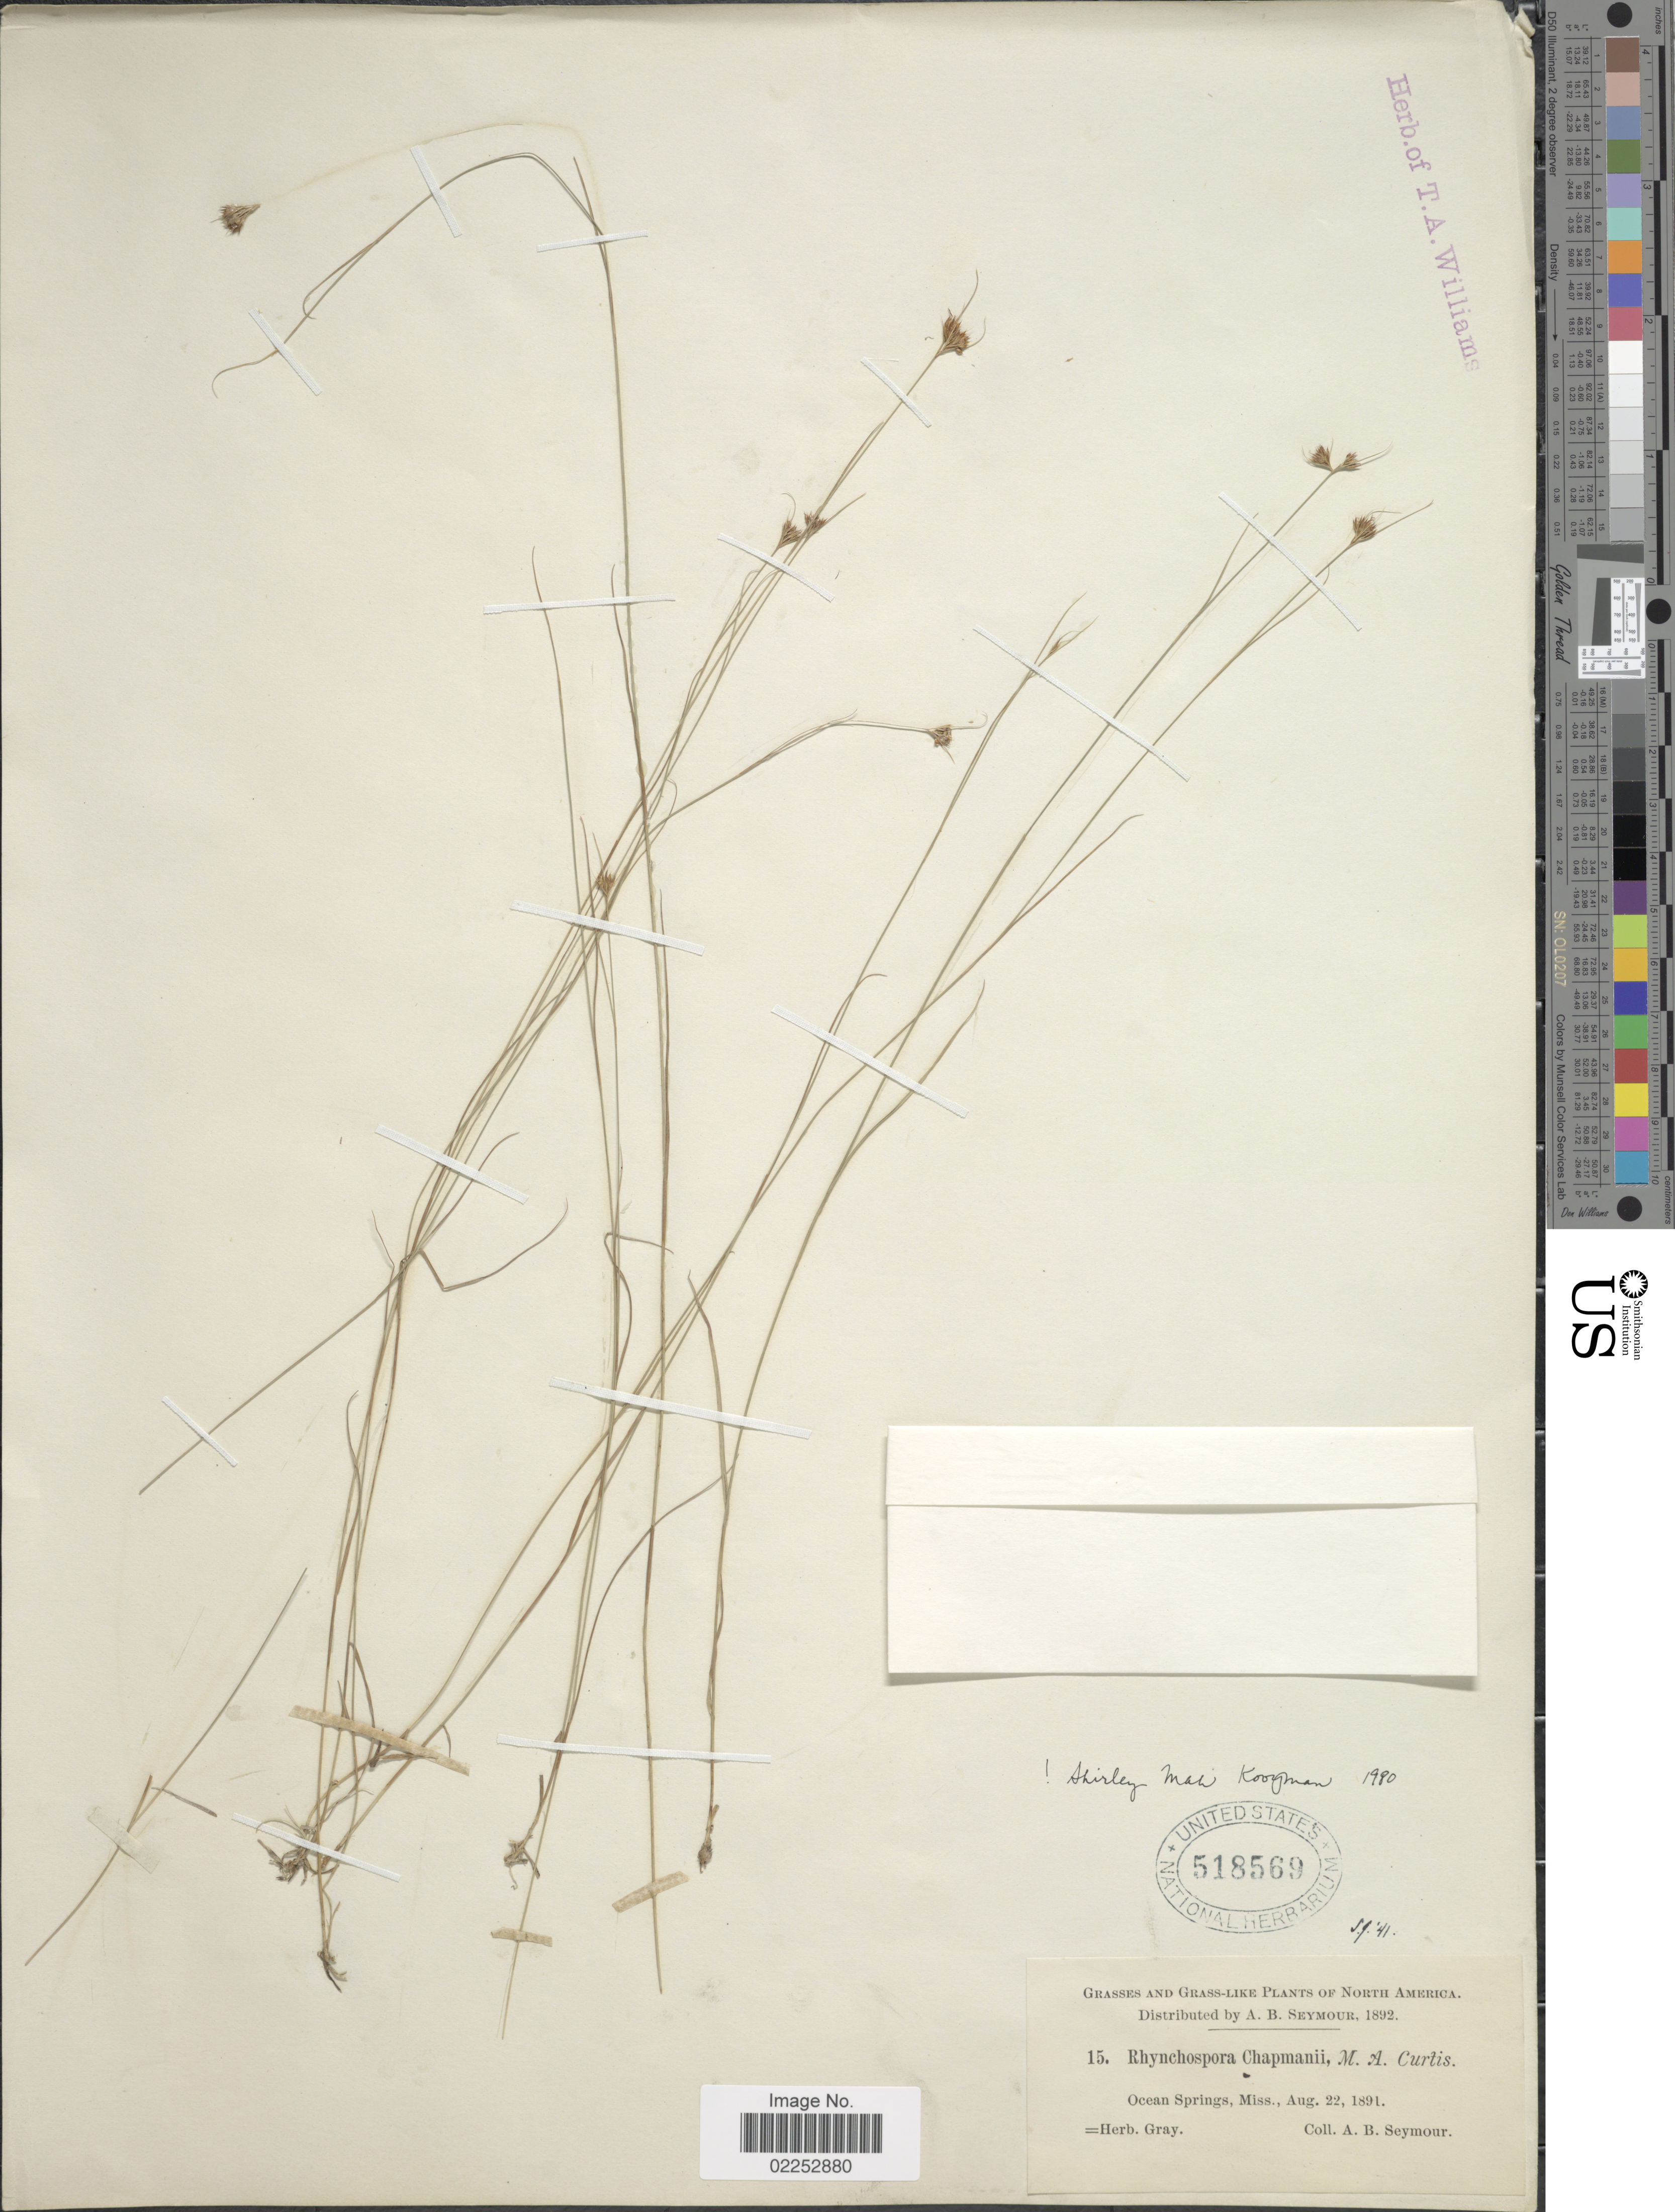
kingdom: Plantae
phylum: Tracheophyta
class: Liliopsida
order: Poales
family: Cyperaceae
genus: Rhynchospora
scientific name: Rhynchospora chapmanii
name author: M.A. Curtis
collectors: A. Seymour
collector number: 15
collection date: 1891-08-22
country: United States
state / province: Mississippi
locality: Ocean Springs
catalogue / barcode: US 518569